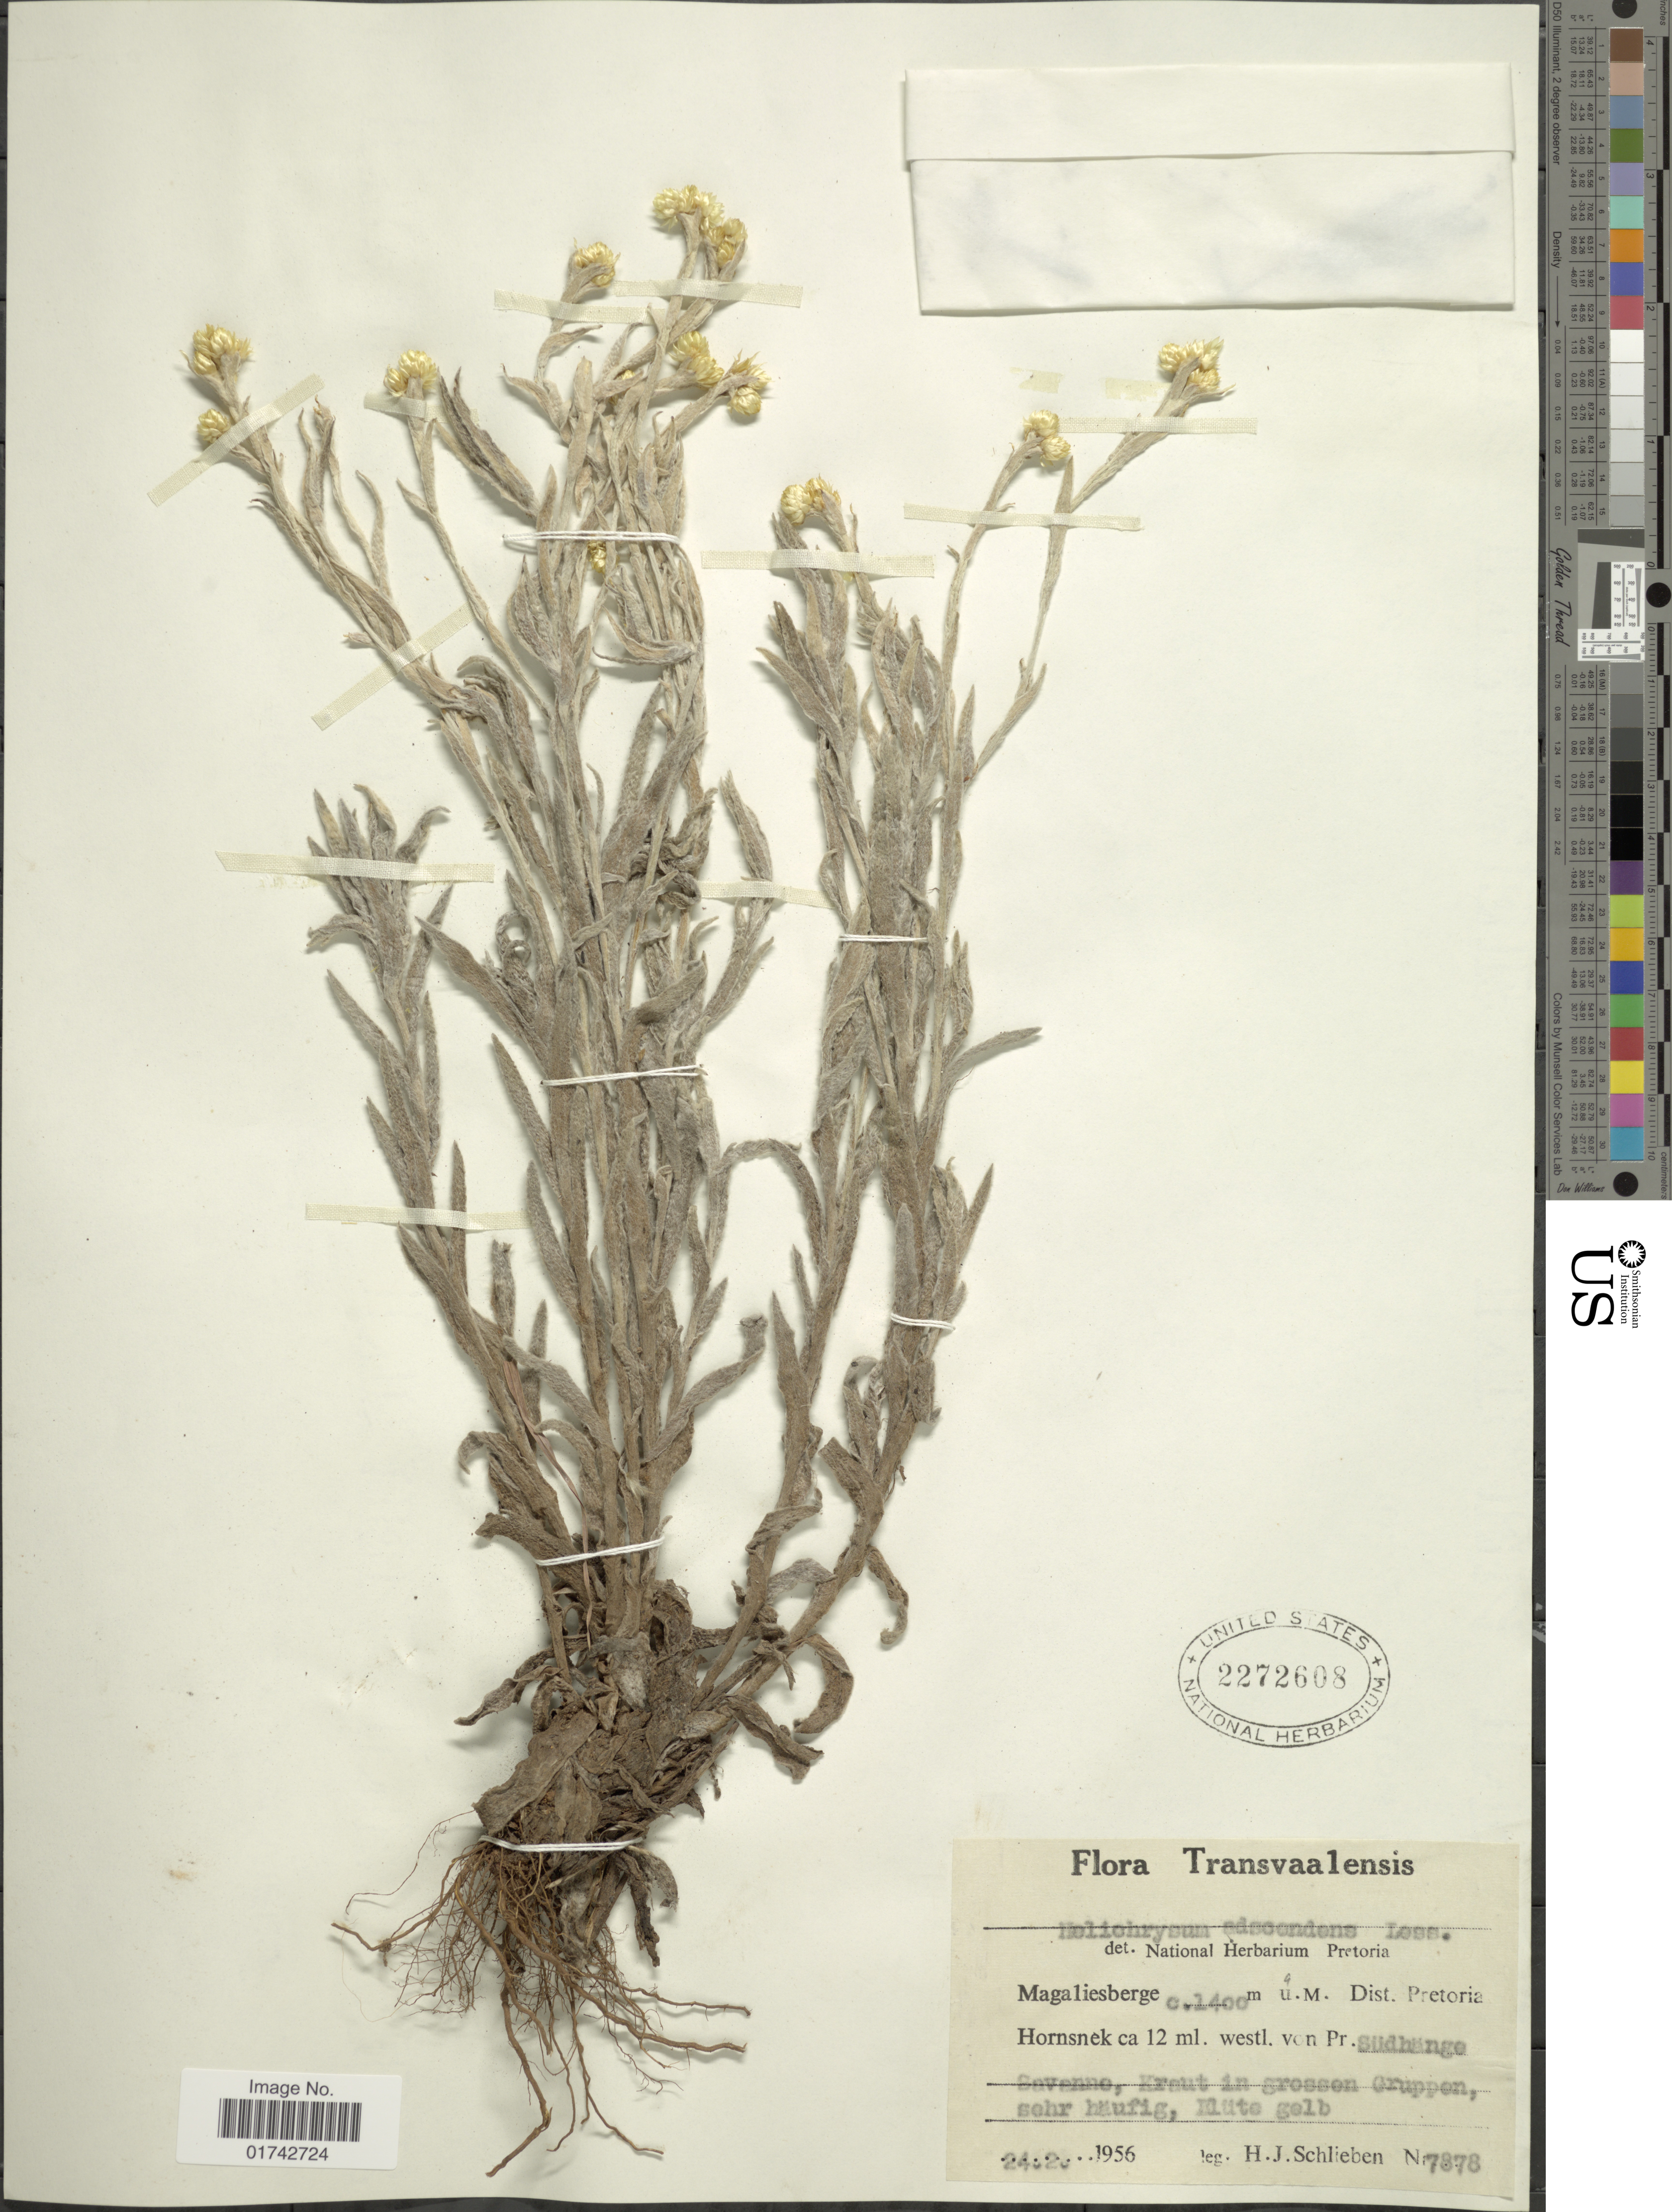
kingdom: Plantae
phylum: Tracheophyta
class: Magnoliopsida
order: Asterales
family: Asteraceae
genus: Helichrysum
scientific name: Helichrysum adscendens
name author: (Thunb.) Less.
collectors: H. J. Schlieben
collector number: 7878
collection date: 1956-02-24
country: South Africa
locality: Transvaalensis. Magaliesberge. Dist. Pretoria. Hornsnek ca 12 mi. westl. von Pr. Südhänge.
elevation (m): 1400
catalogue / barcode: US 2272608